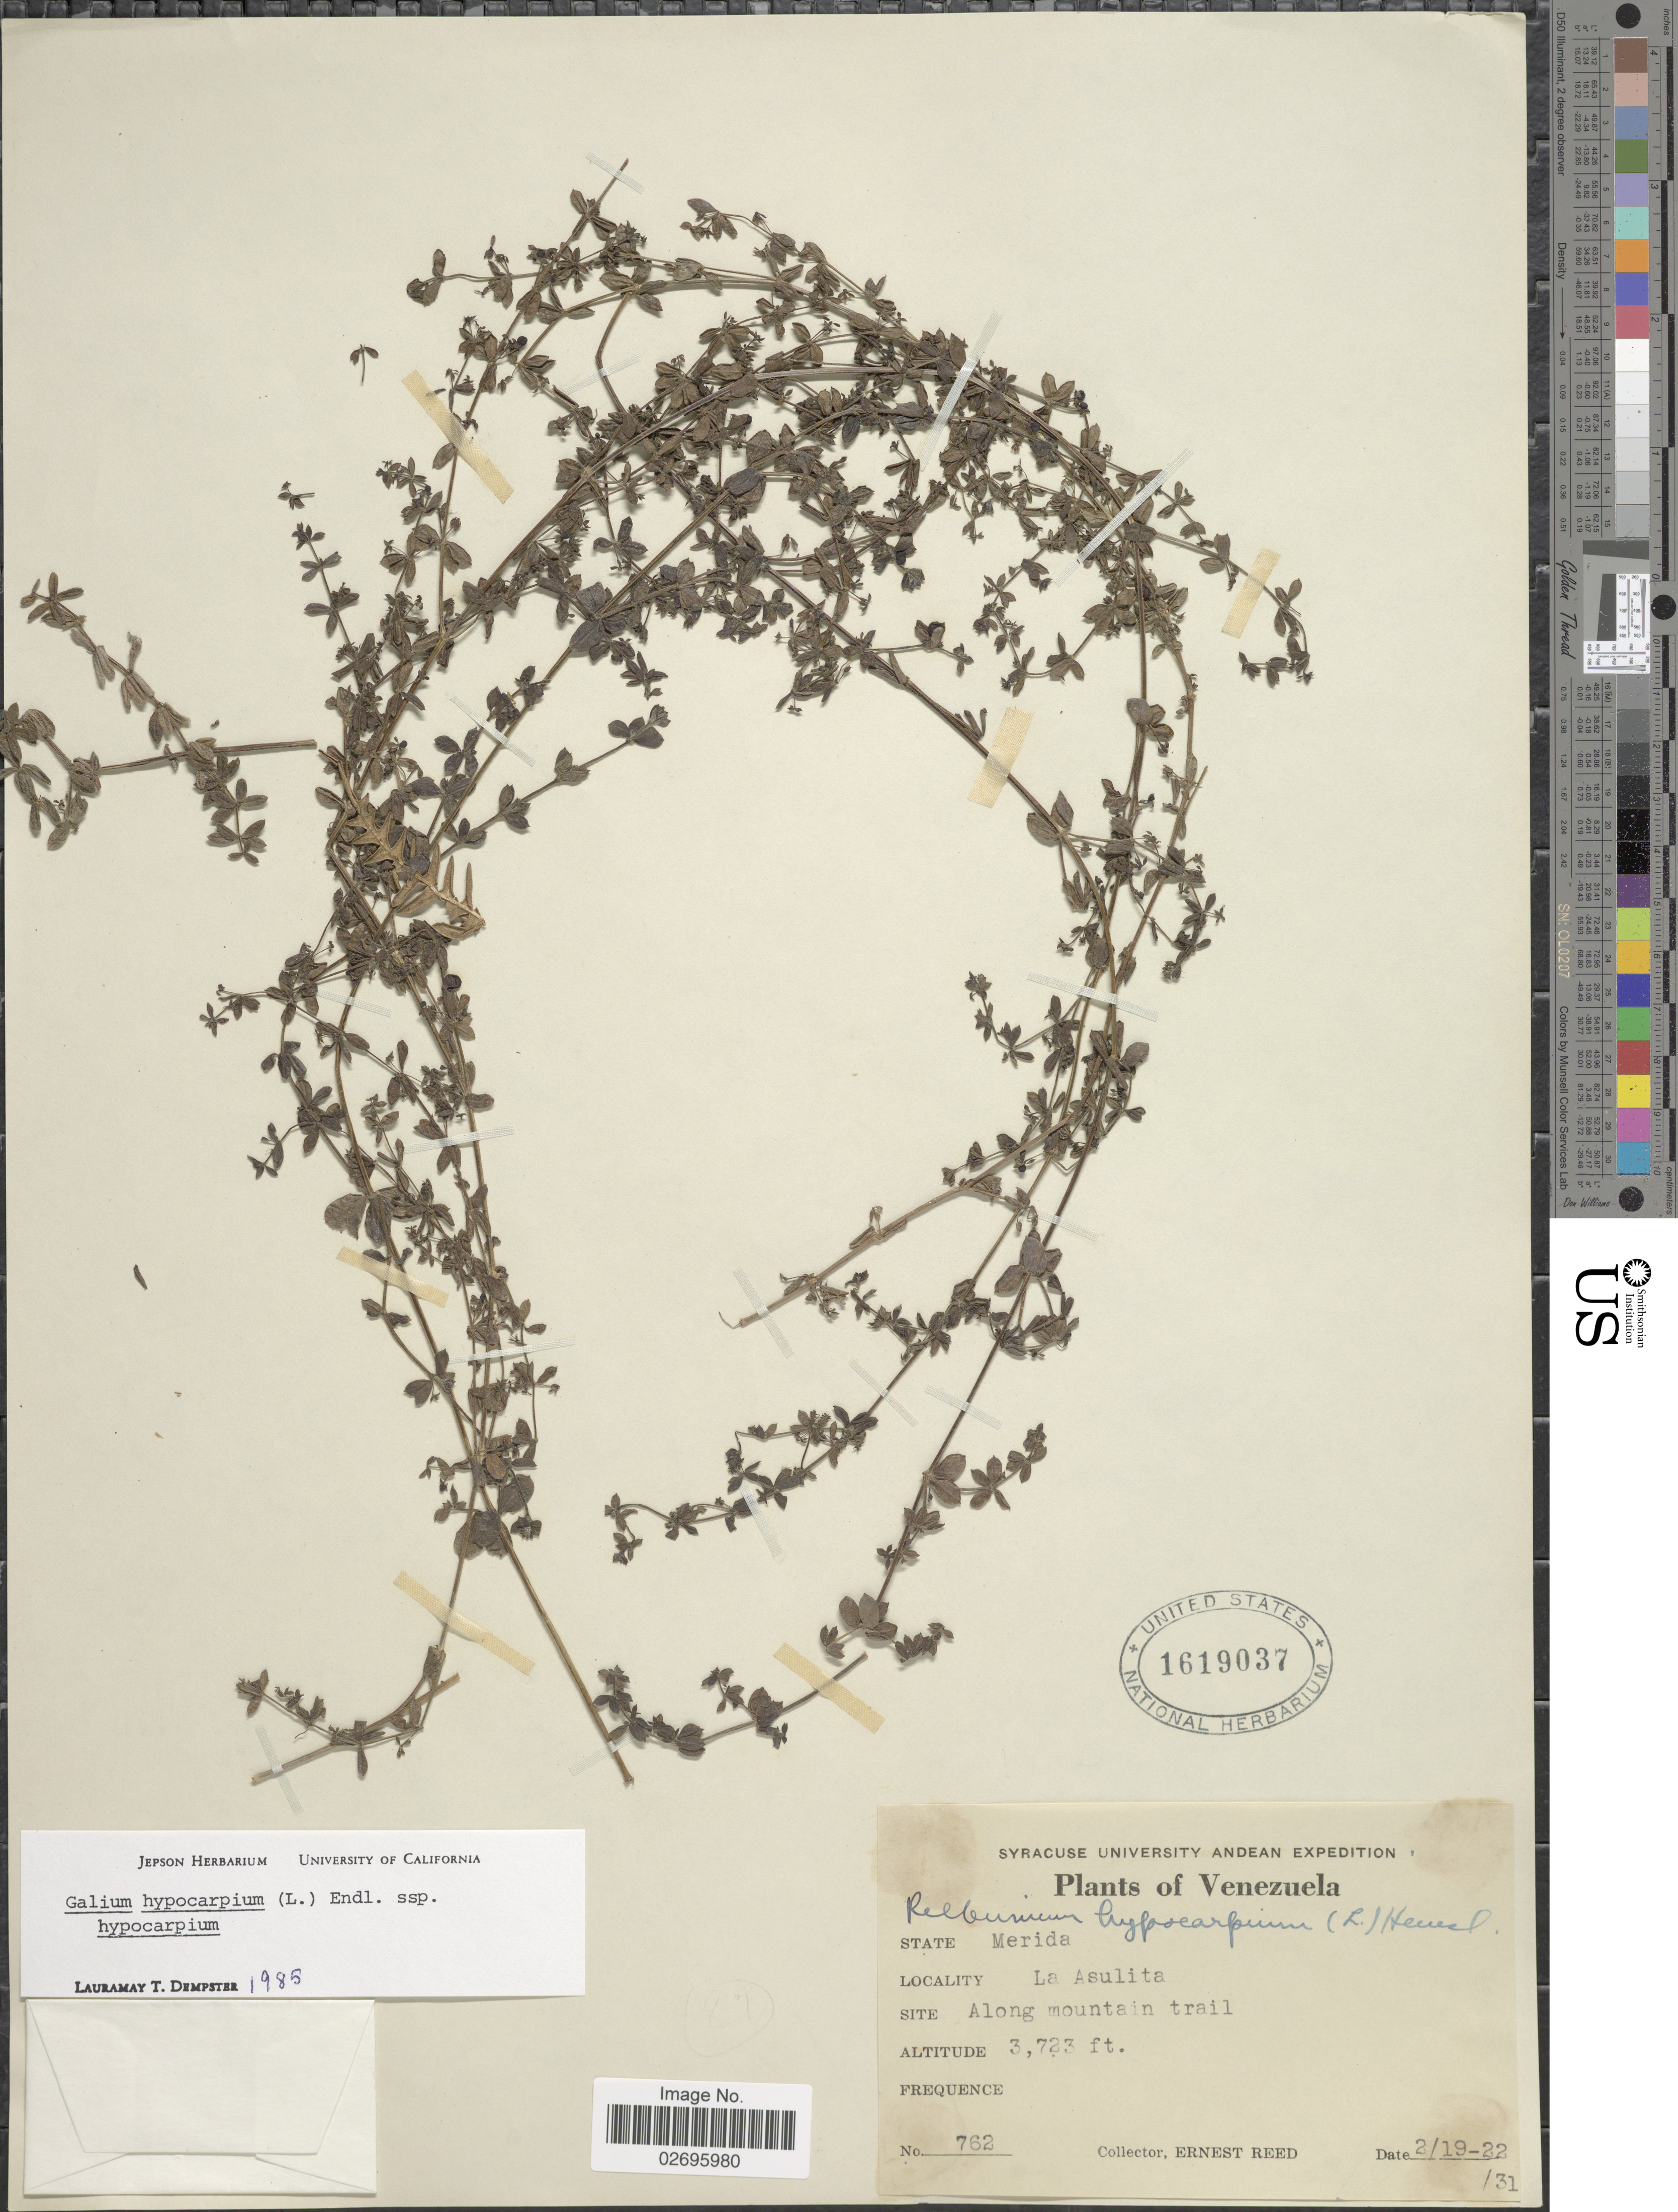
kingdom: Plantae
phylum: Tracheophyta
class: Magnoliopsida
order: Gentianales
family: Rubiaceae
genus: Galium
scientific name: Galium hypocarpium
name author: (L.) Endl. ex Griseb.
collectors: E. Reed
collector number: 762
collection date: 1931-02-19/1931-02-22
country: Venezuela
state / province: Mérida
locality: La Asulita, Site Along mountain trail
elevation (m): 1135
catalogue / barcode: US 1619037